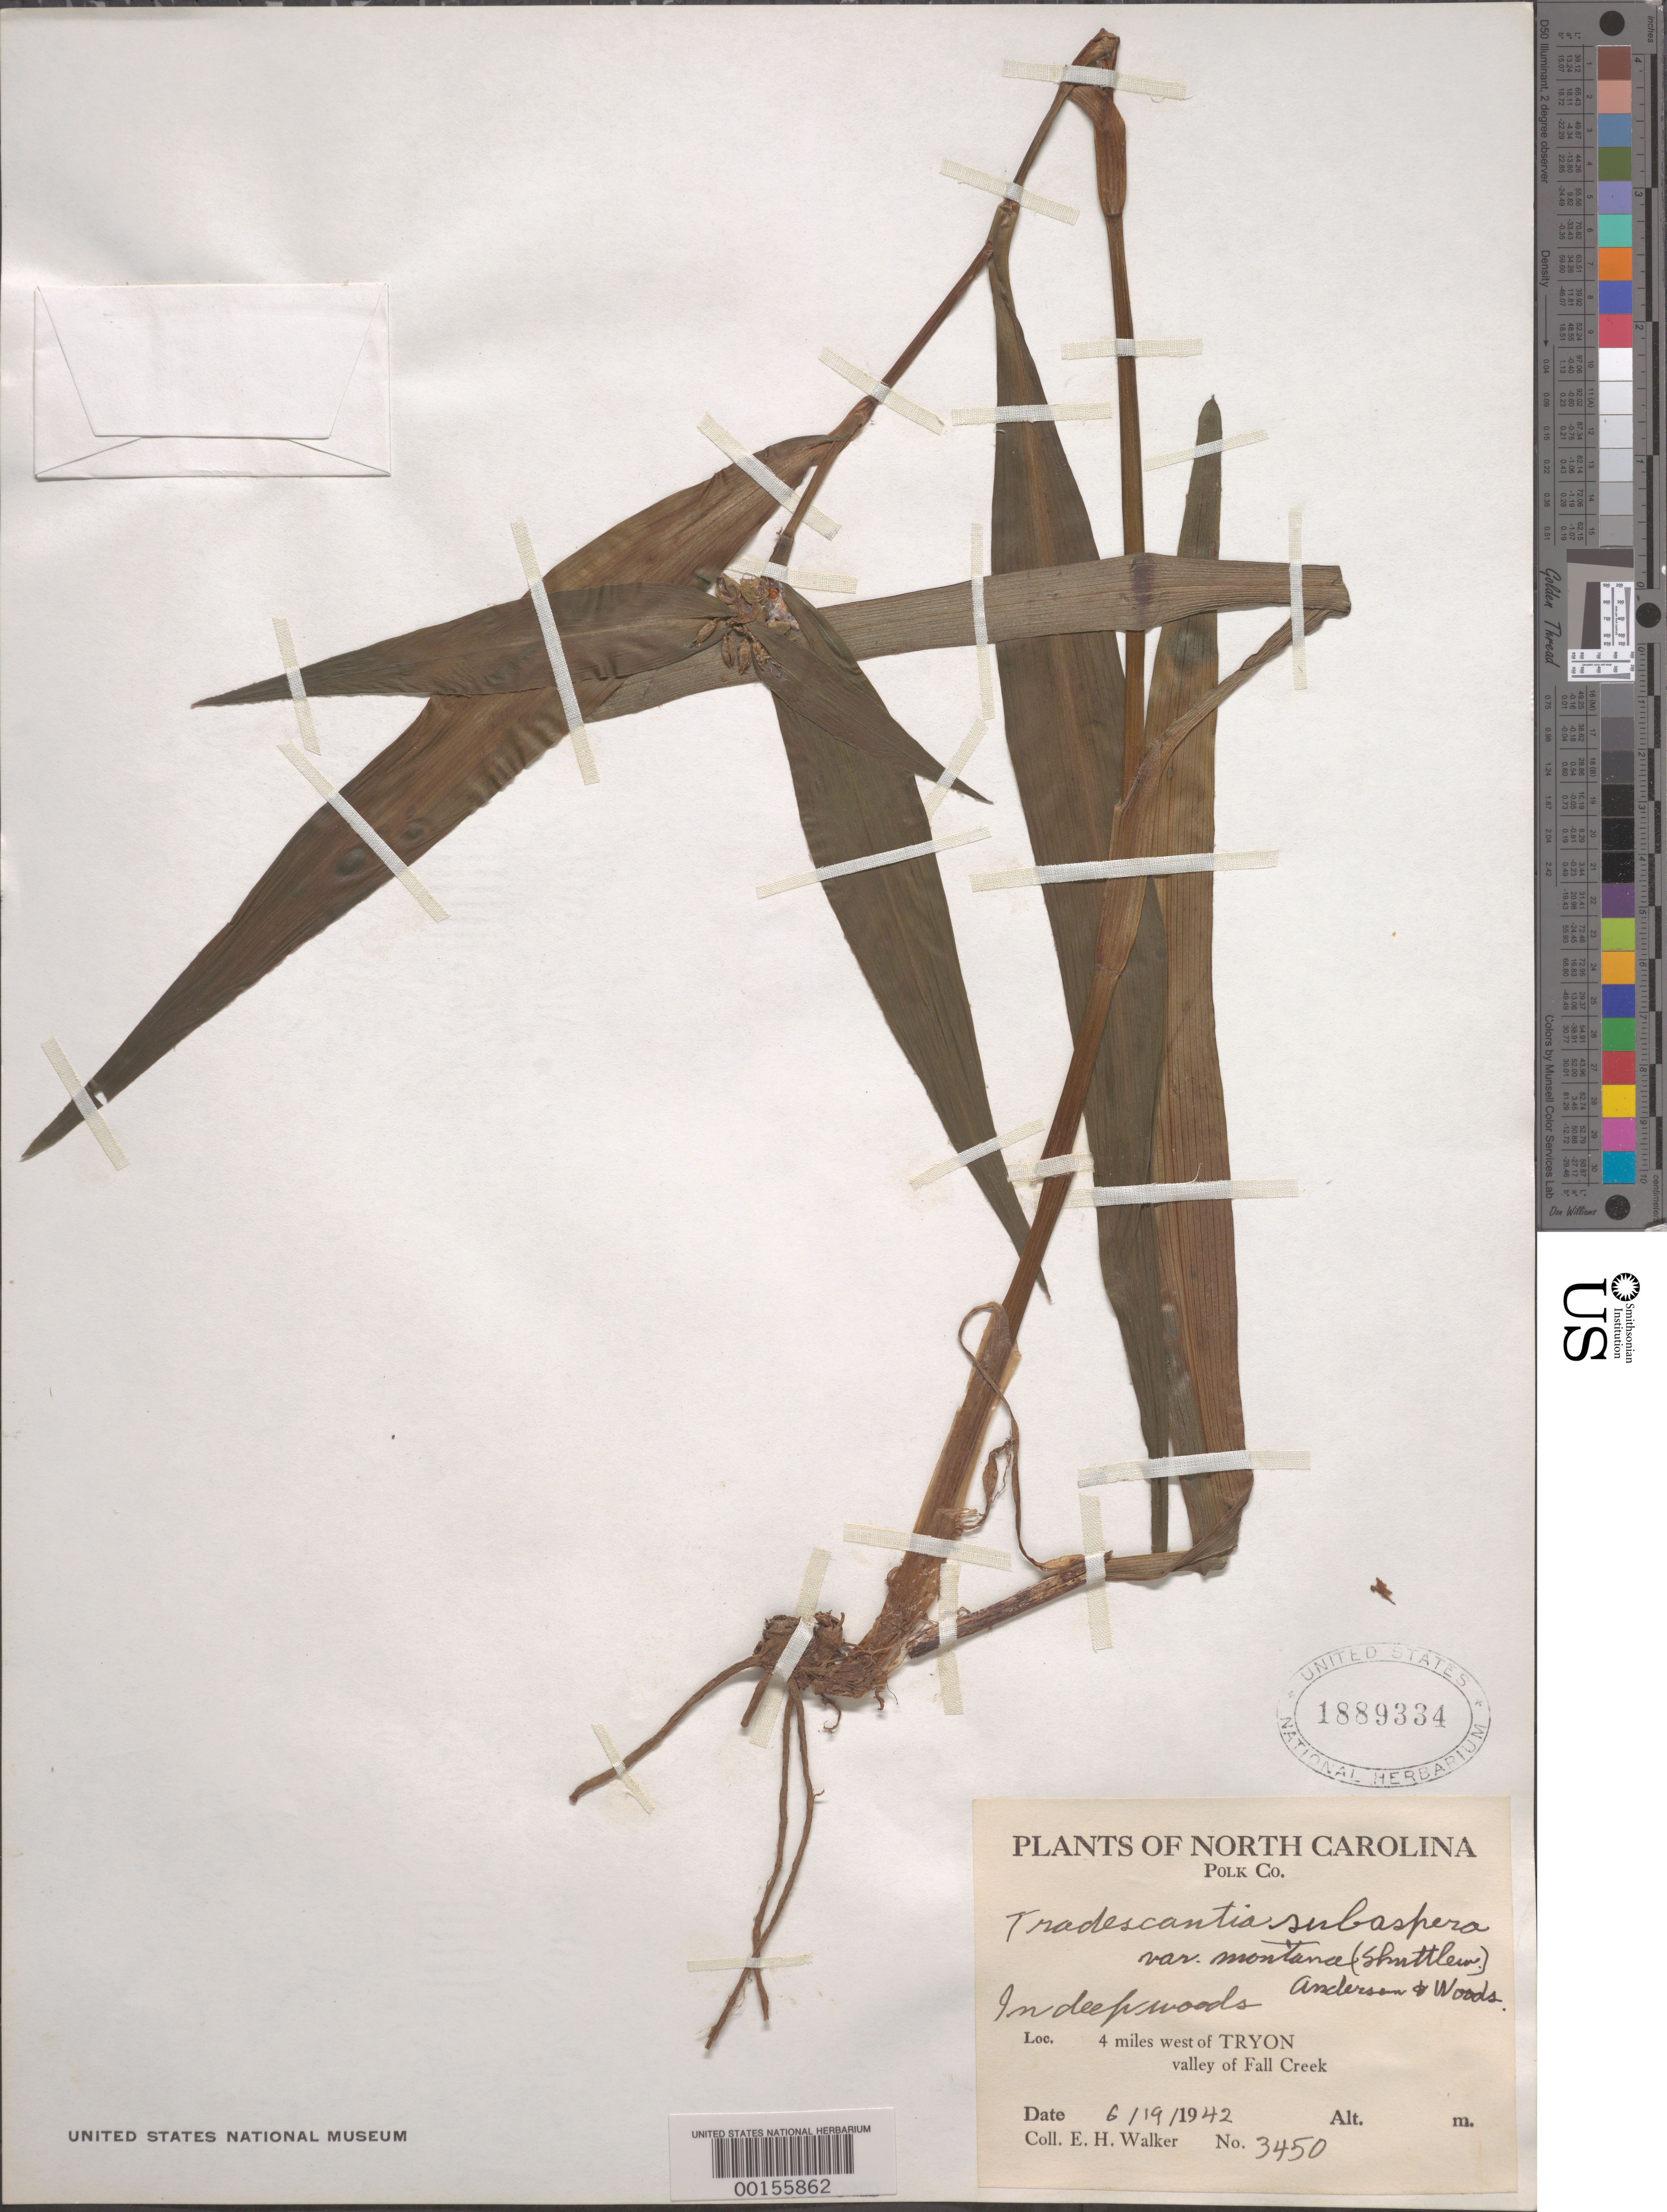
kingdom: Plantae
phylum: Tracheophyta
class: Liliopsida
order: Commelinales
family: Commelinaceae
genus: Tradescantia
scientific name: Tradescantia subaspera var. montana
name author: (Shuttlew. ex Small & Vail) E.S. Anderson & Woodson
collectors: E. H. Walker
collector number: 3450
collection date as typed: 19 Jun 1942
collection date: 1942-06-19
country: United States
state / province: North Carolina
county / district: Polk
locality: W of tryon, fall creek valley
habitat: Deep woods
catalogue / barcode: US 1889334